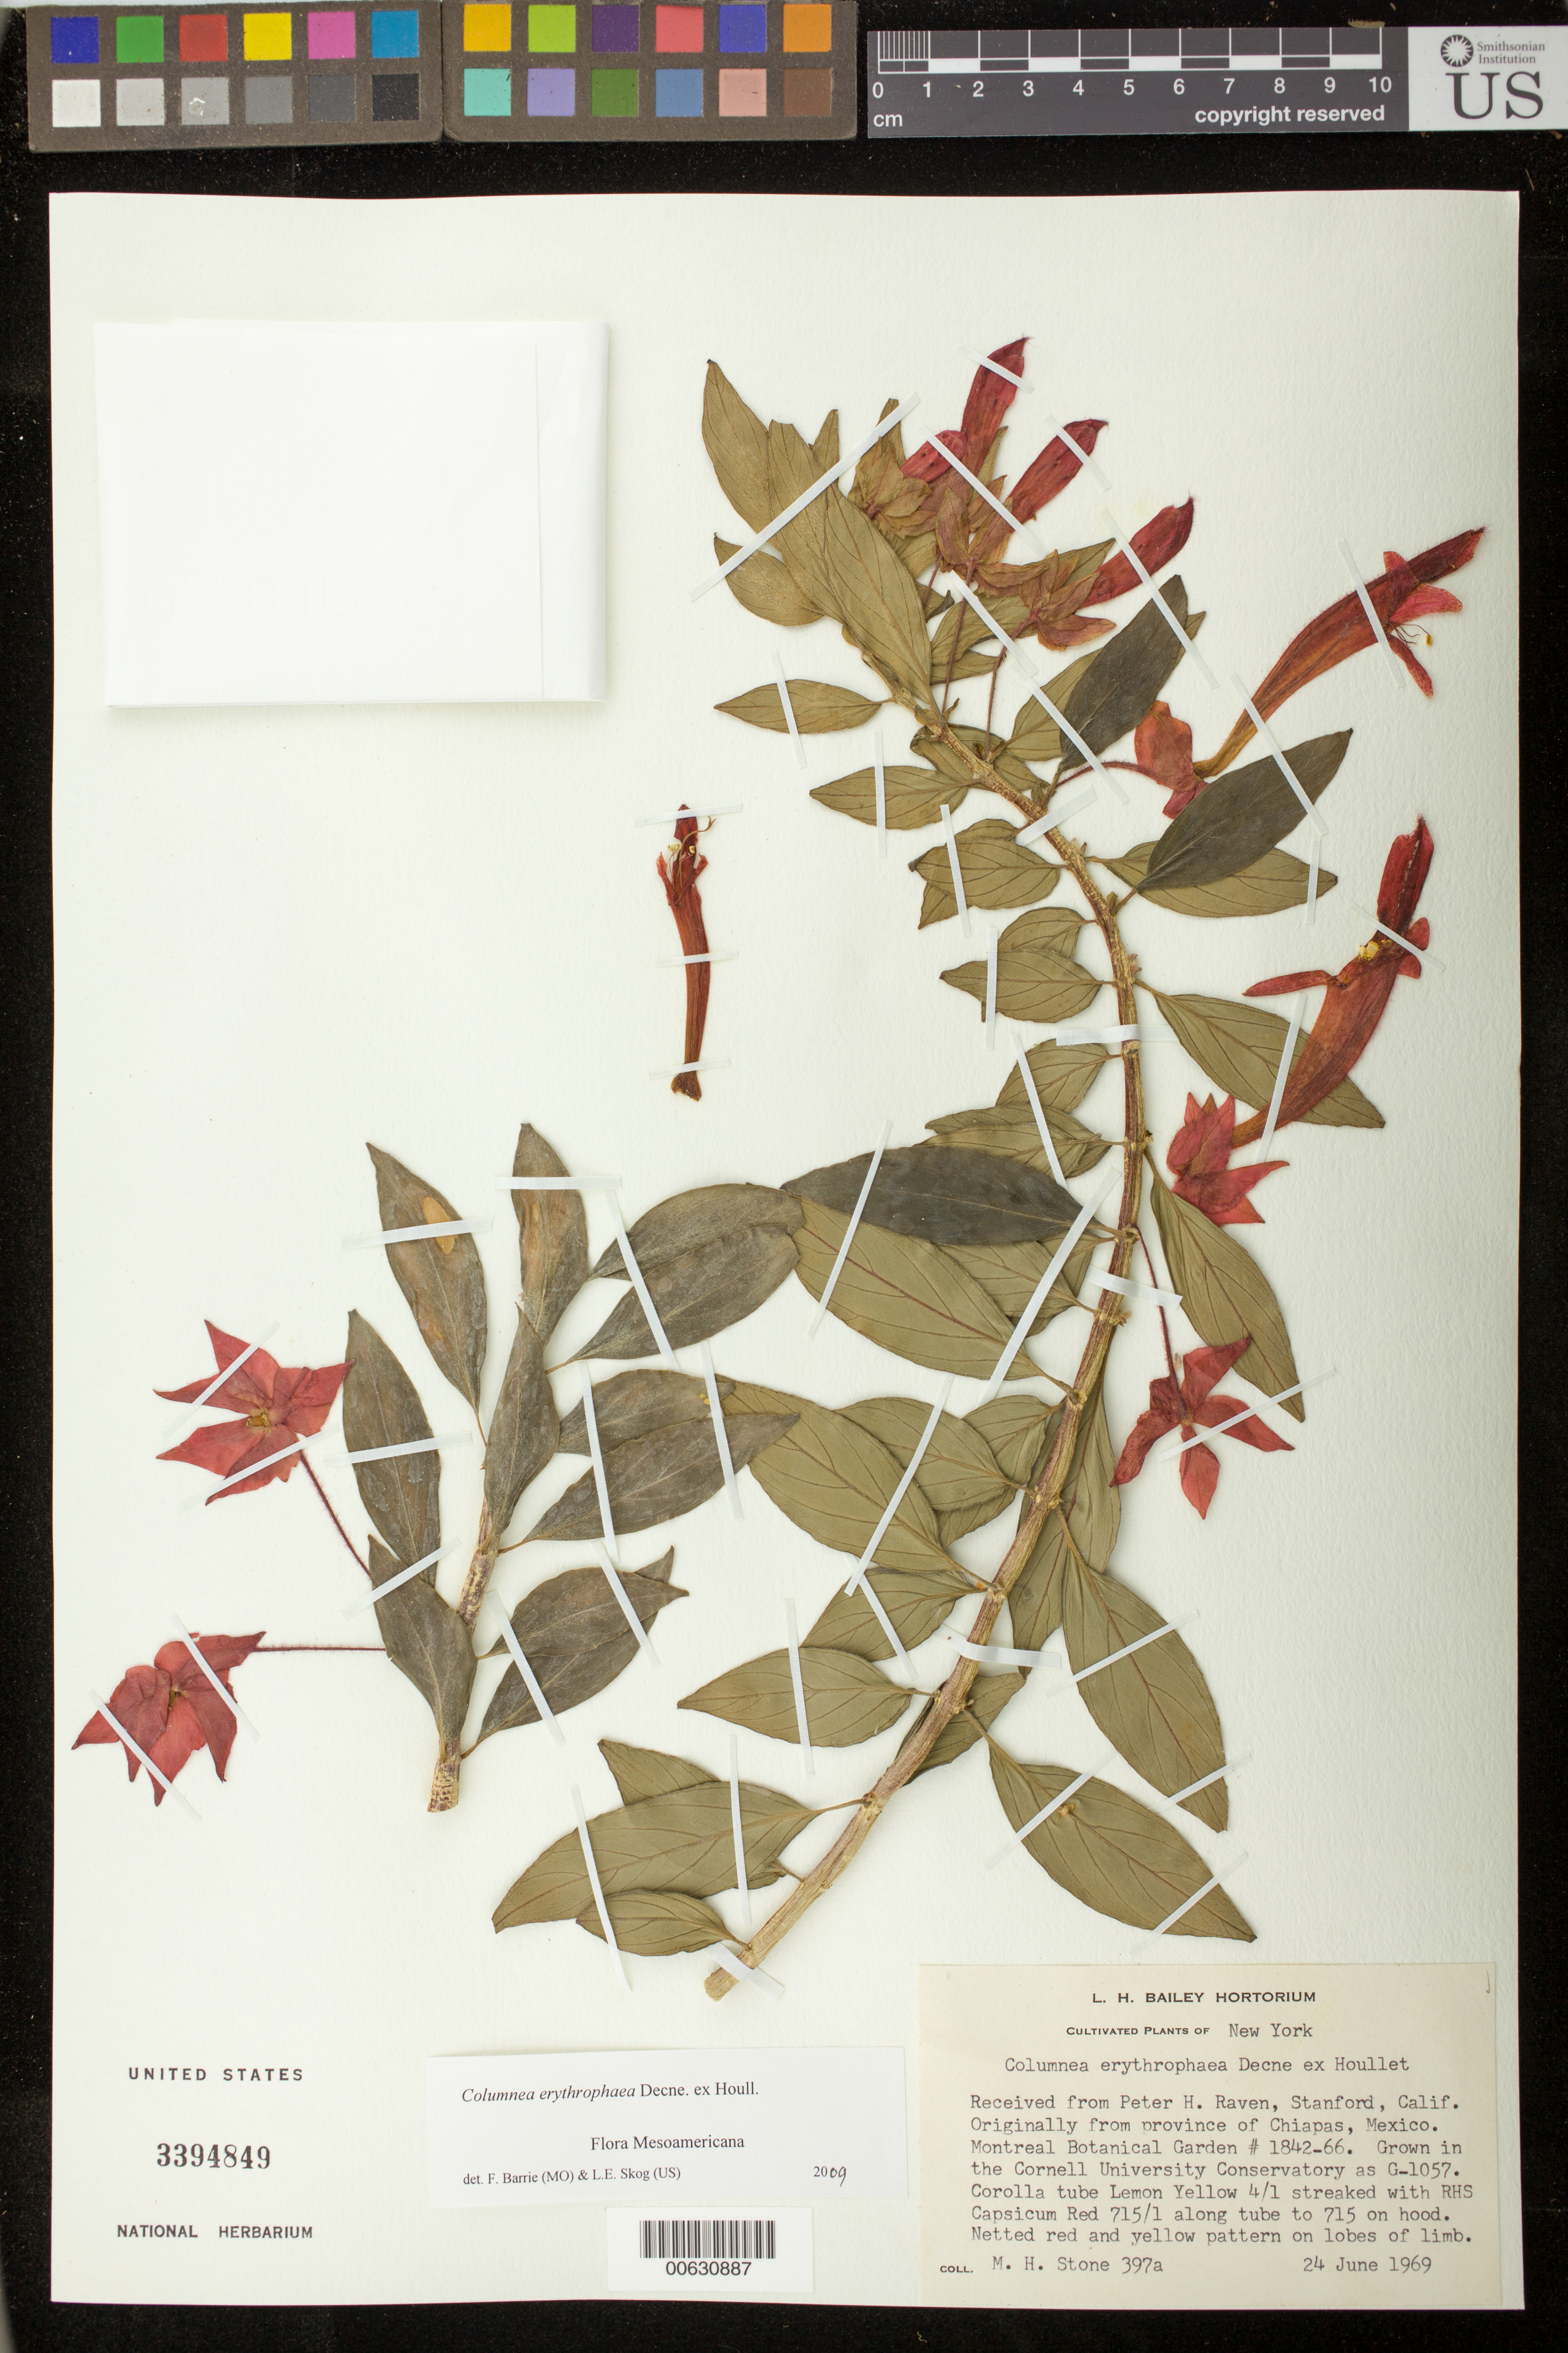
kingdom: Plantae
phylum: Tracheophyta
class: Magnoliopsida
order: Lamiales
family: Gesneriaceae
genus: Columnea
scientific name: Columnea erythrophaea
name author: Decne. ex Houllet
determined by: Skog, Laurence E.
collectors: M. Stone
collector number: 397 a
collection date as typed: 24 Jun 1969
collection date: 1969-06-24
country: Mexico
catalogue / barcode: US 3394849